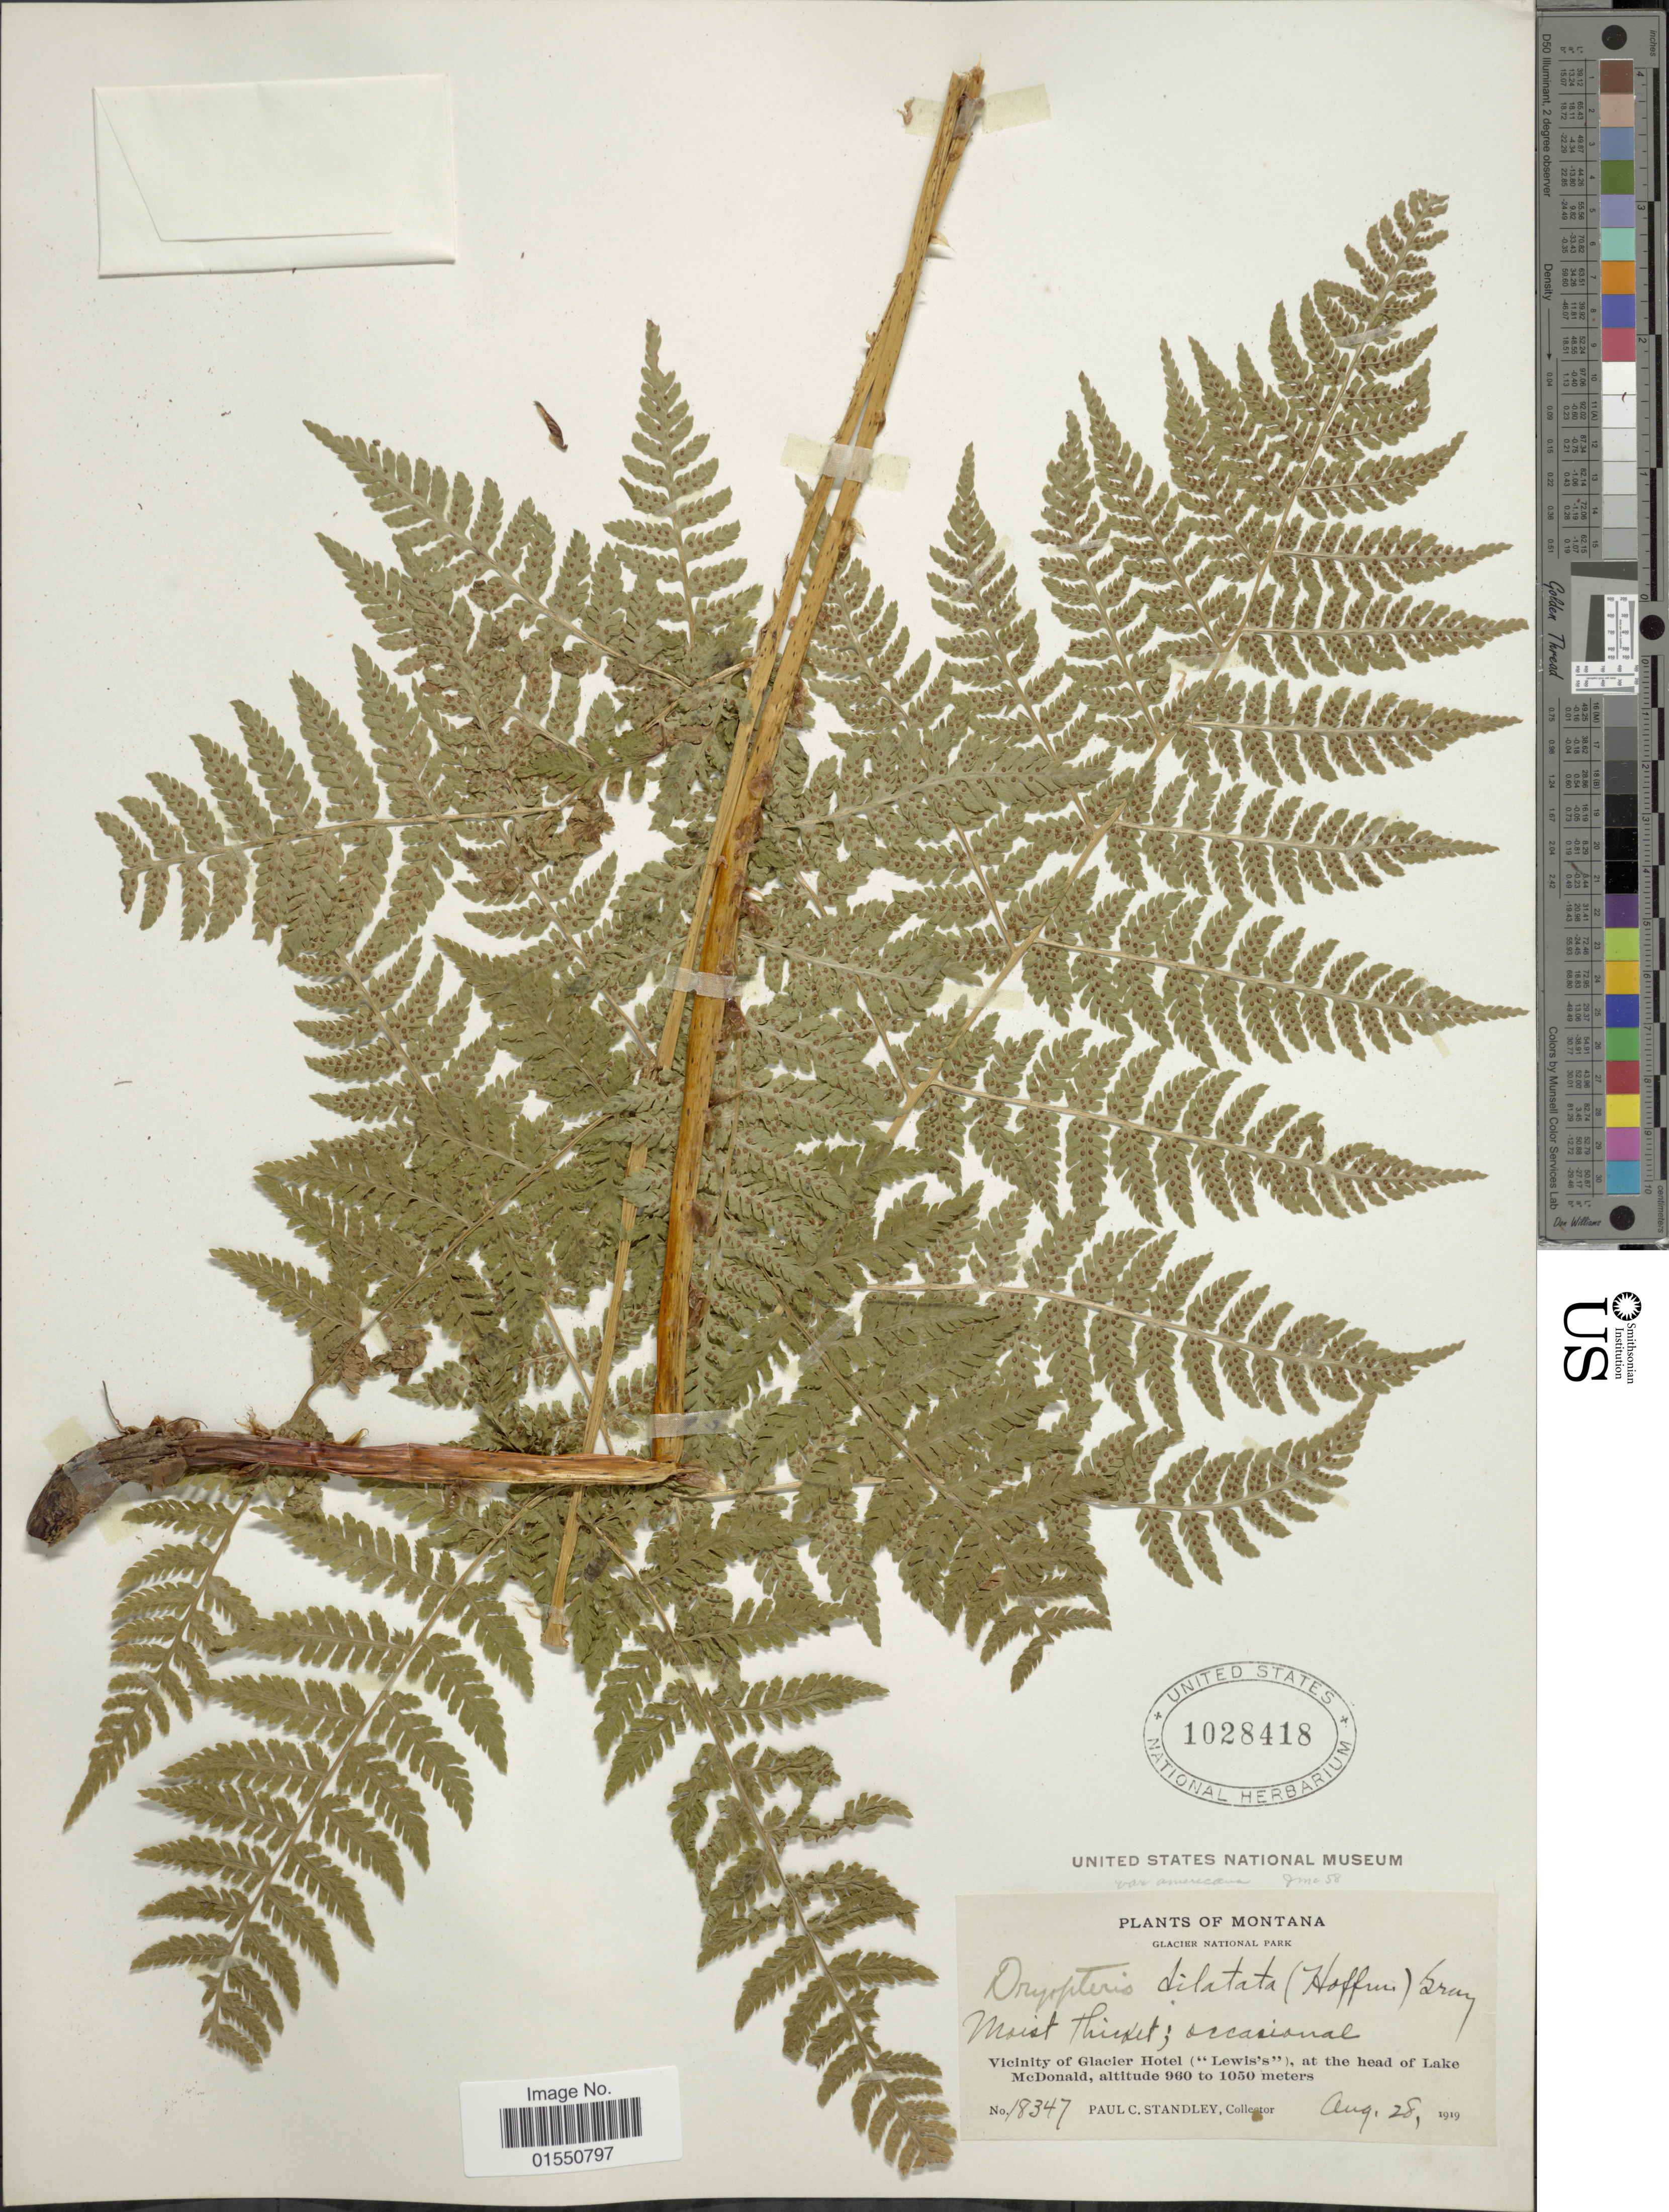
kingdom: Plantae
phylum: Tracheophyta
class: Polypodiopsida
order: Polypodiales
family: Dryopteridaceae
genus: Dryopteris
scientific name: Dryopteris expansa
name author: (C. Presl) Fraser-Jenk. & Jermy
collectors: P. C. Standley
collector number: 18347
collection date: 1919-08-28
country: United States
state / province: Montana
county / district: Flathead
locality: Glacier National Park, Vicinity of Glacier Hotel (Lewis's ) , at the head of Lake McDonald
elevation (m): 960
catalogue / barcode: US 1028418